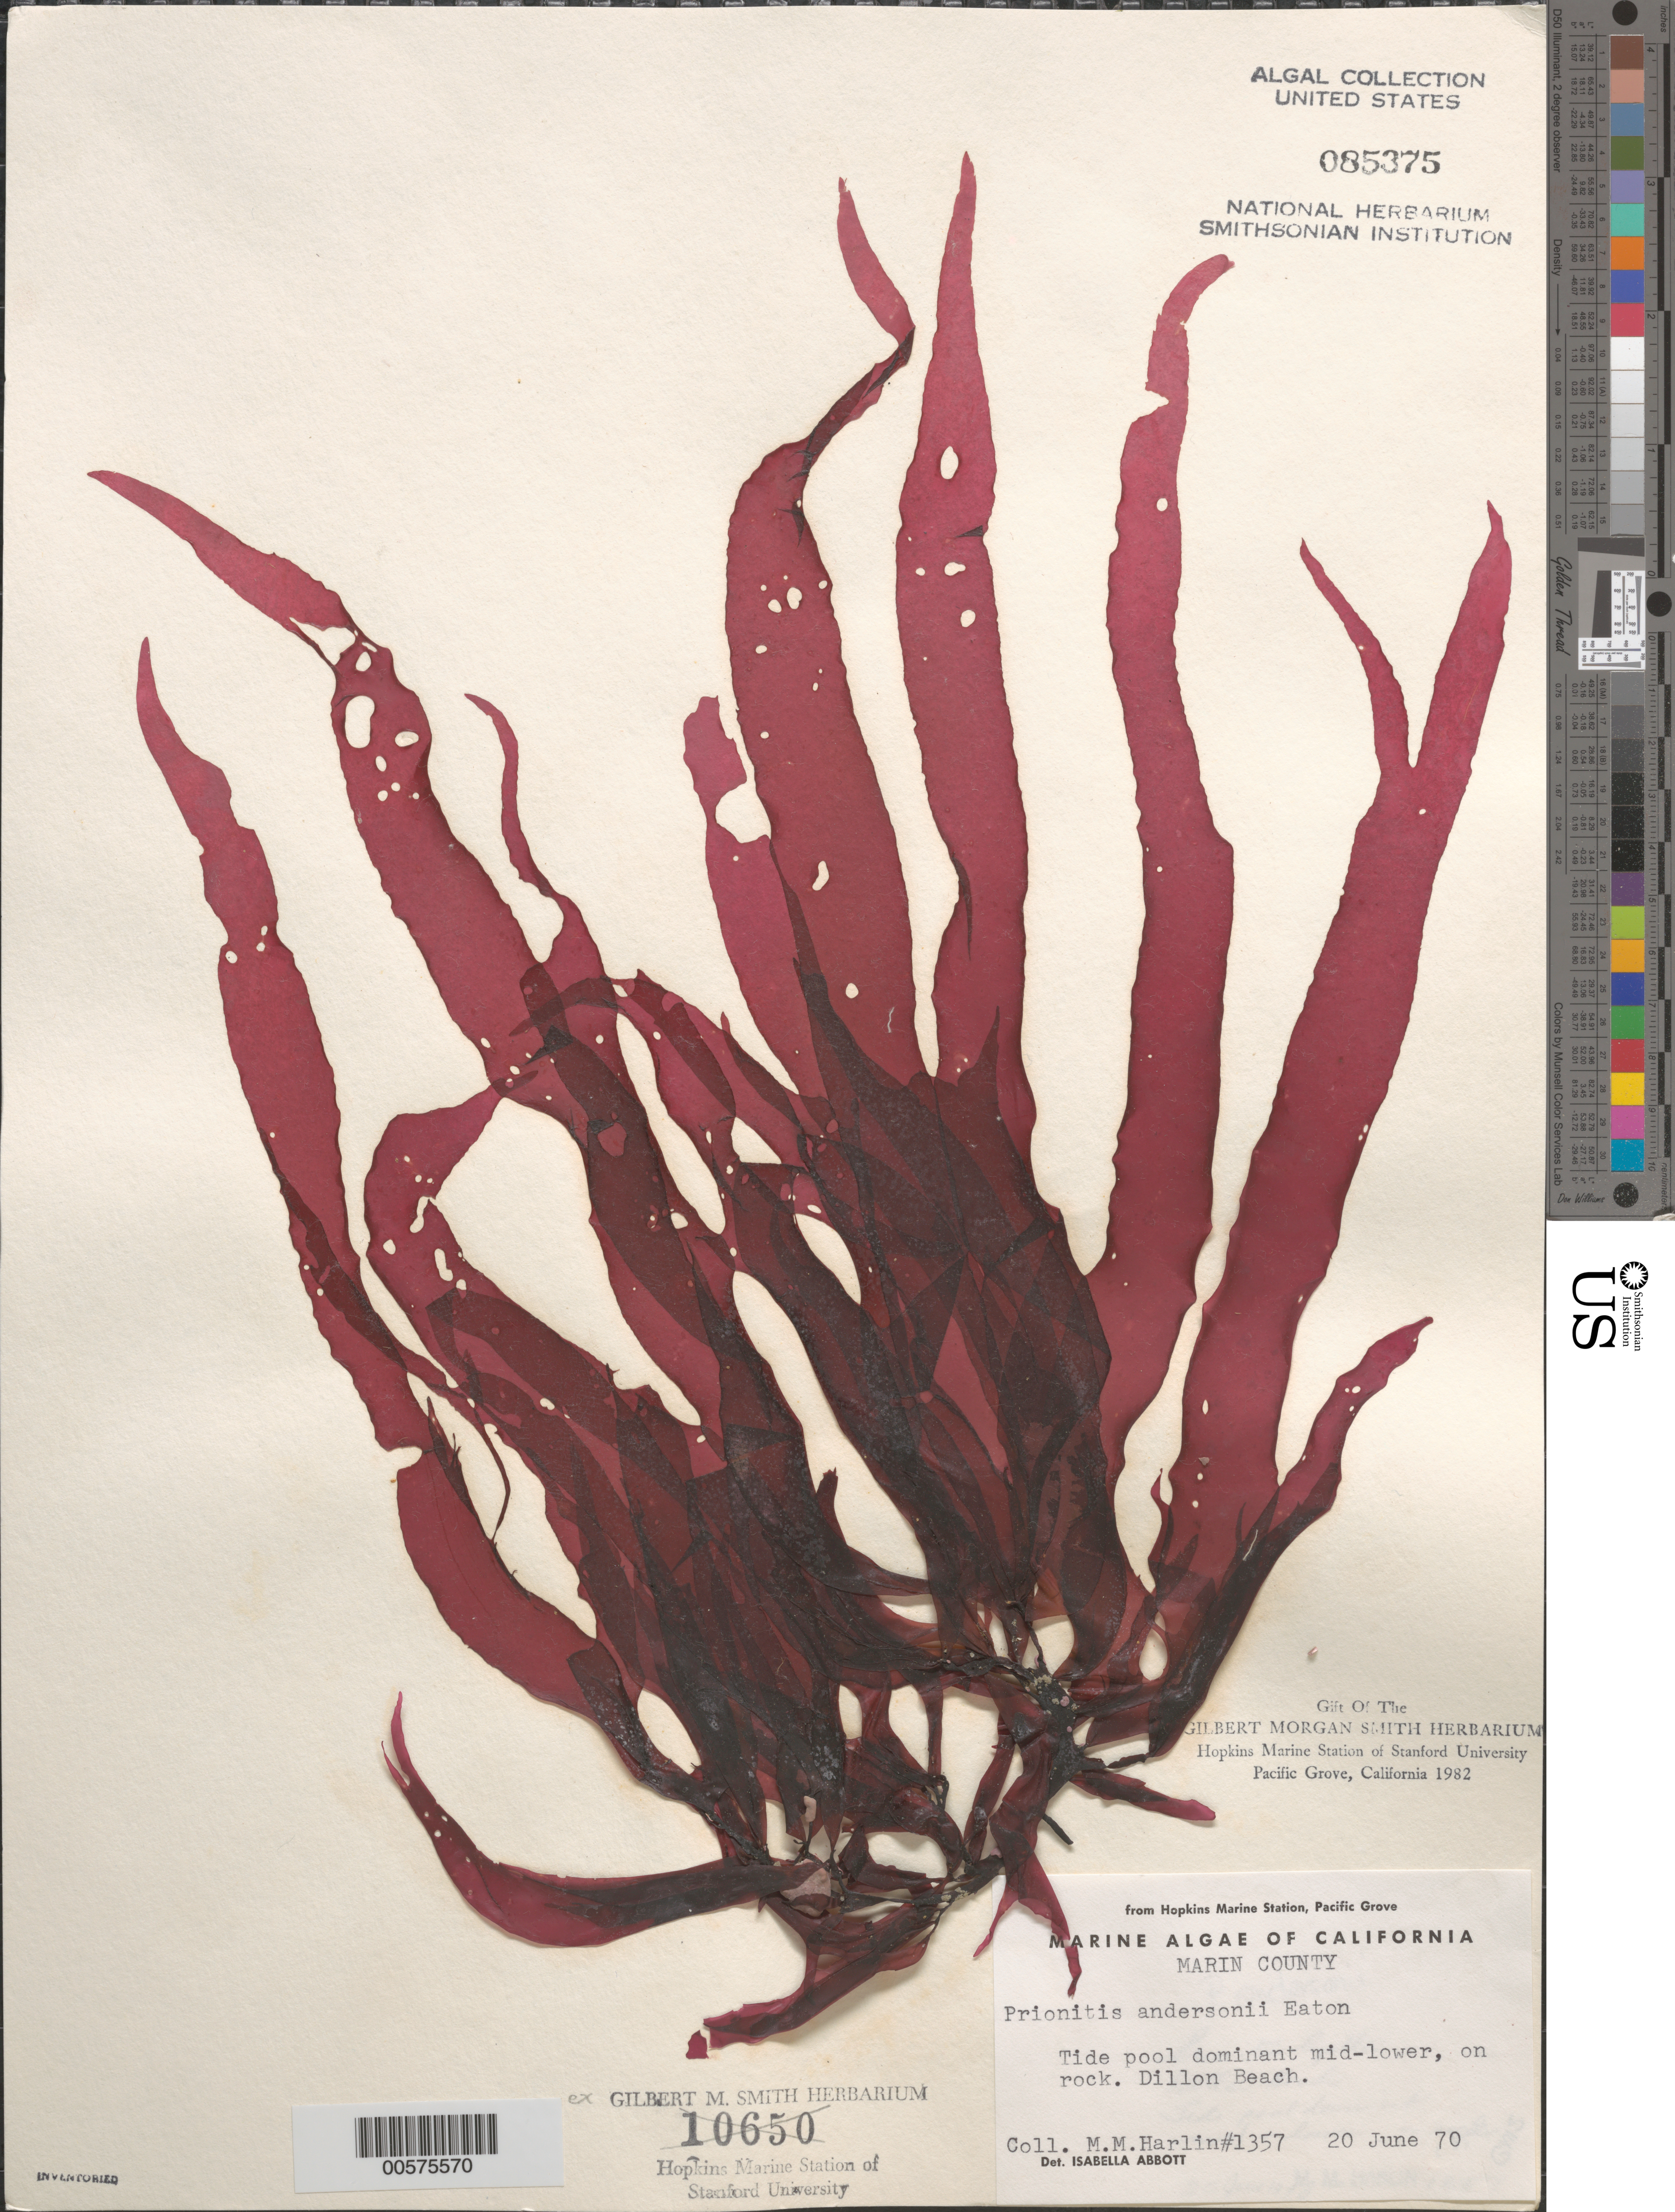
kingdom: Plantae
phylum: Rhodophyta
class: Florideophyceae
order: Cryptonemiales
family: Cryptonemiaceae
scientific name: Prionitis sternbergii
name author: (C. Agardh) J. Agardh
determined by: Algae name updating Project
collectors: M. Harlin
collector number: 1357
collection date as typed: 20 Jun 1970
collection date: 1970-06-20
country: United States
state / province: California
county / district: Marin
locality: Dillons Beach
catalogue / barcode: US 85375